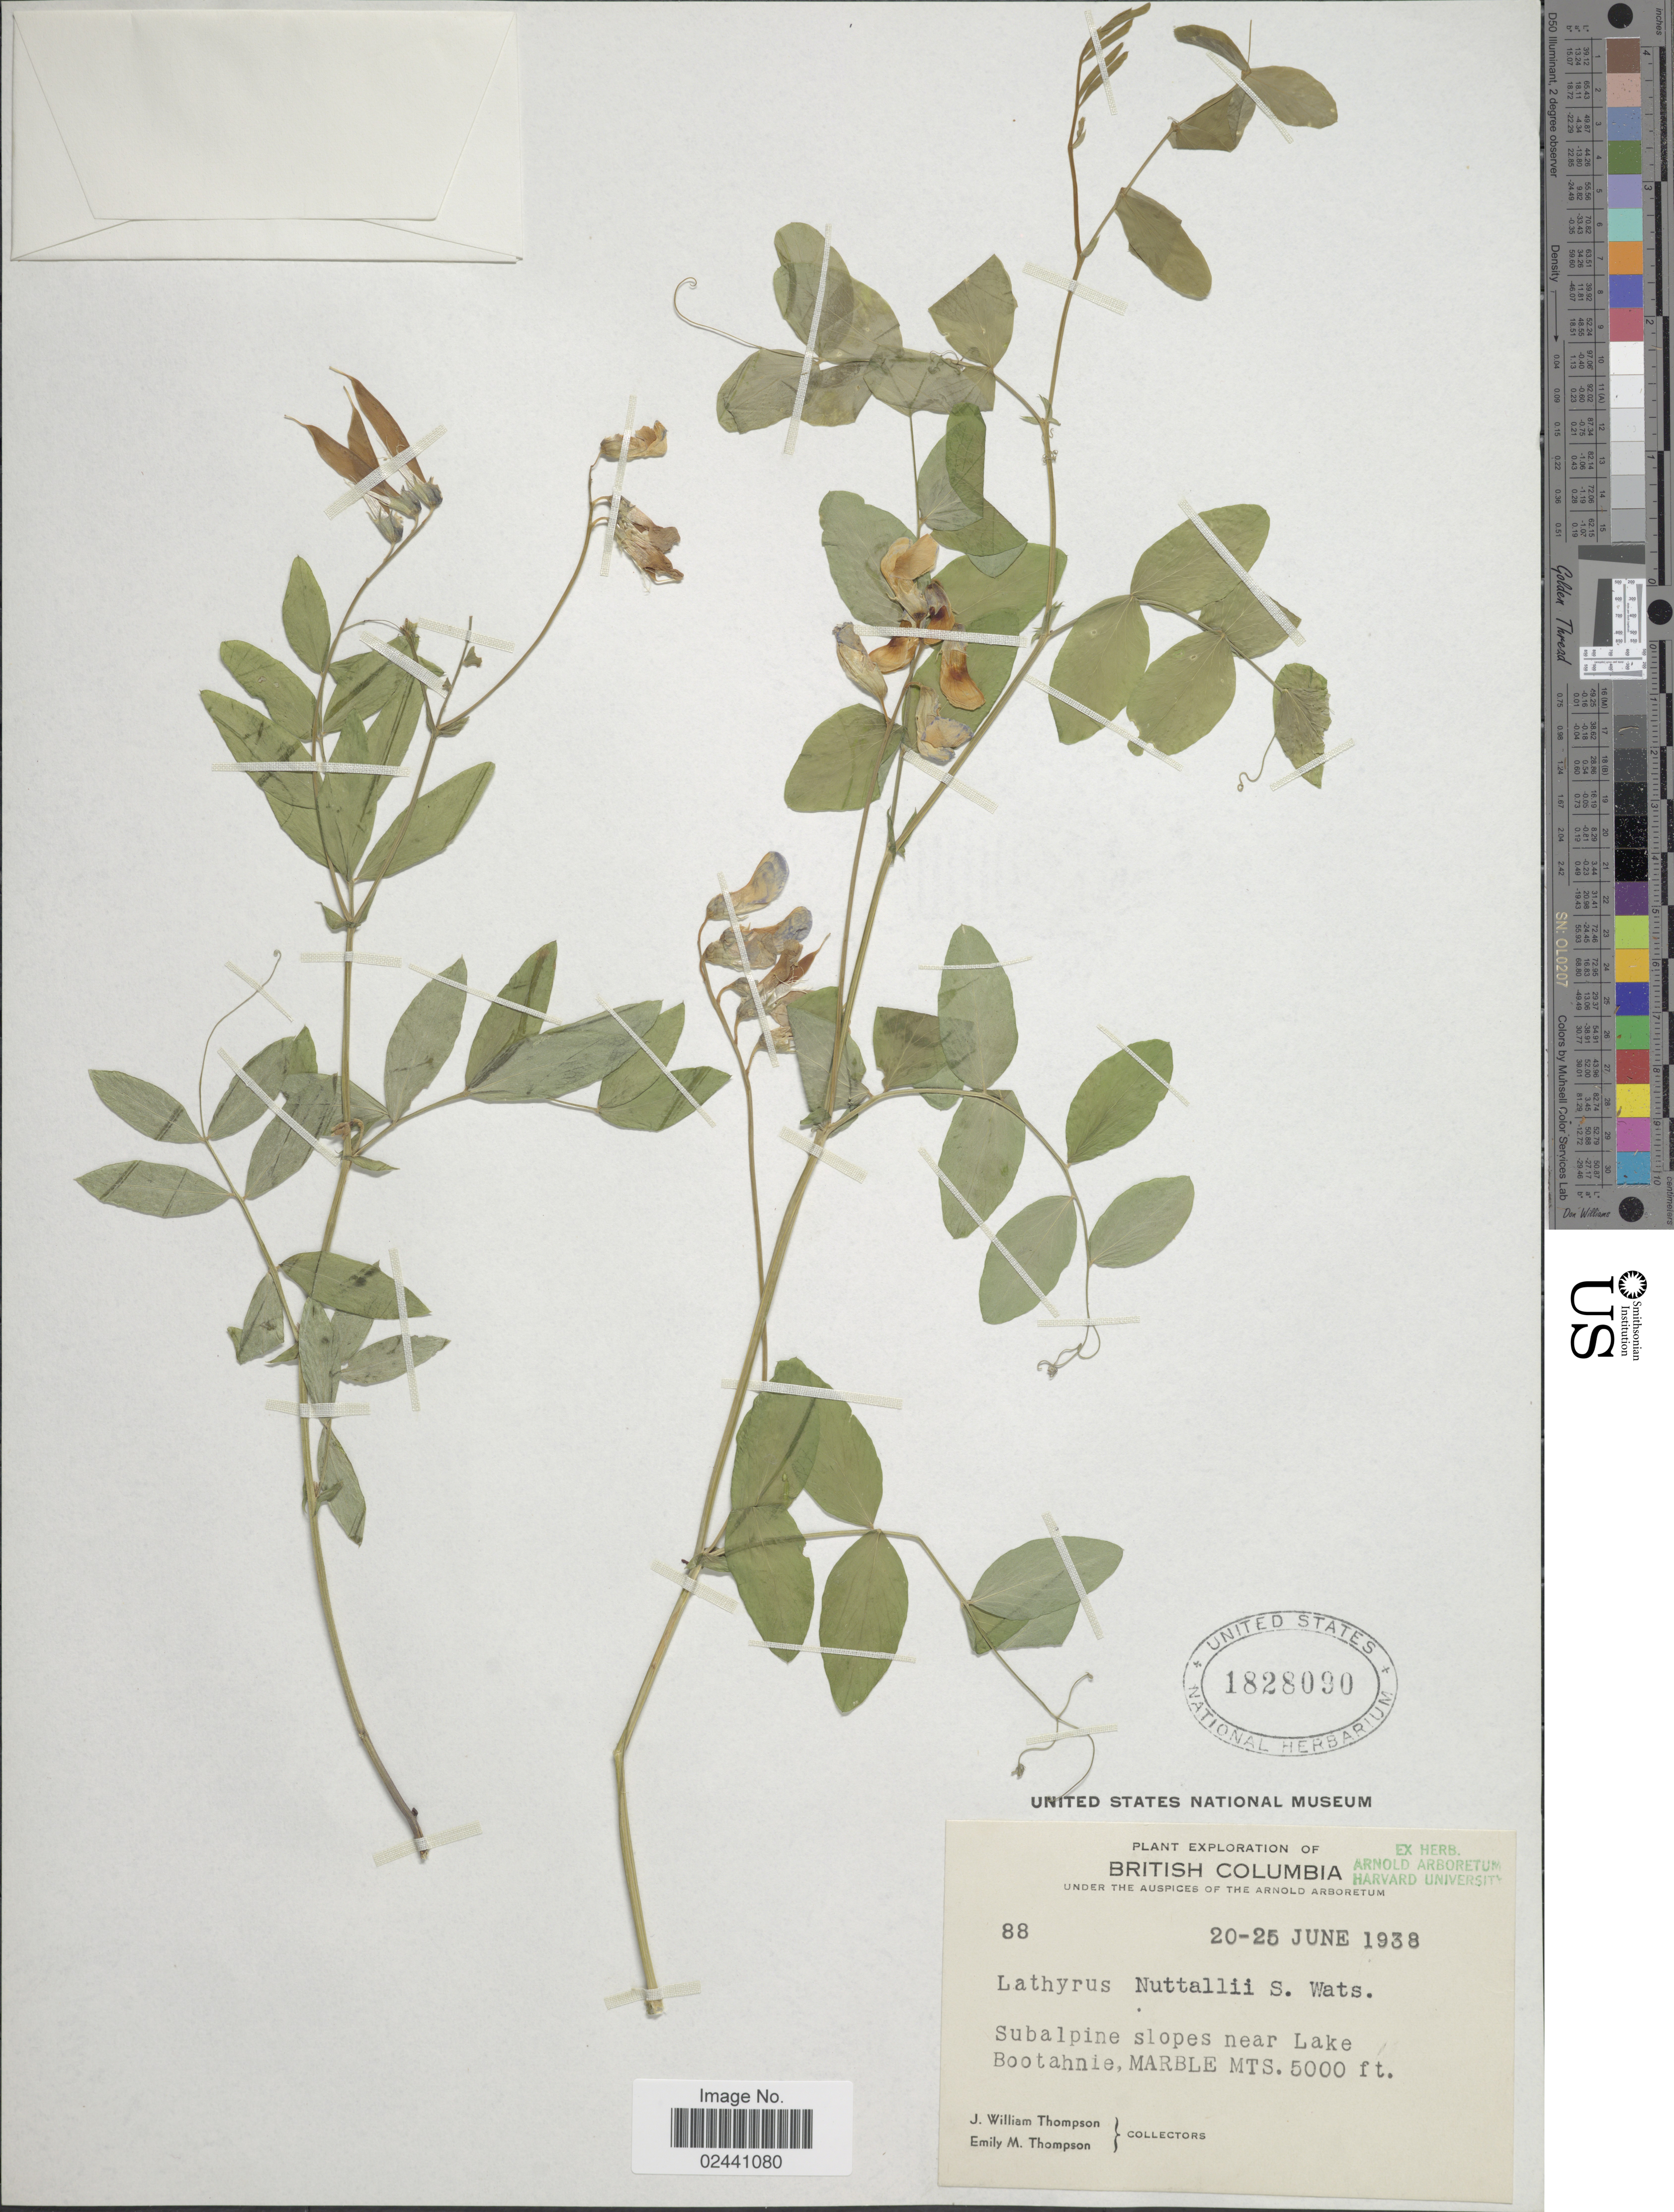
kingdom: Plantae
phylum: Tracheophyta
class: Magnoliopsida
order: Fabales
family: Fabaceae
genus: Lathyrus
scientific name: Lathyrus nuttallii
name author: S. Watson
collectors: J. W. Thompson & E. M. Thompson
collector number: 88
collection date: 1938-06-20/1938-06-25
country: Canada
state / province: British Columbia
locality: Subalpine slopes near Lake Bootahnie, Marble Mts.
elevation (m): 1524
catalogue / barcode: US 1828090